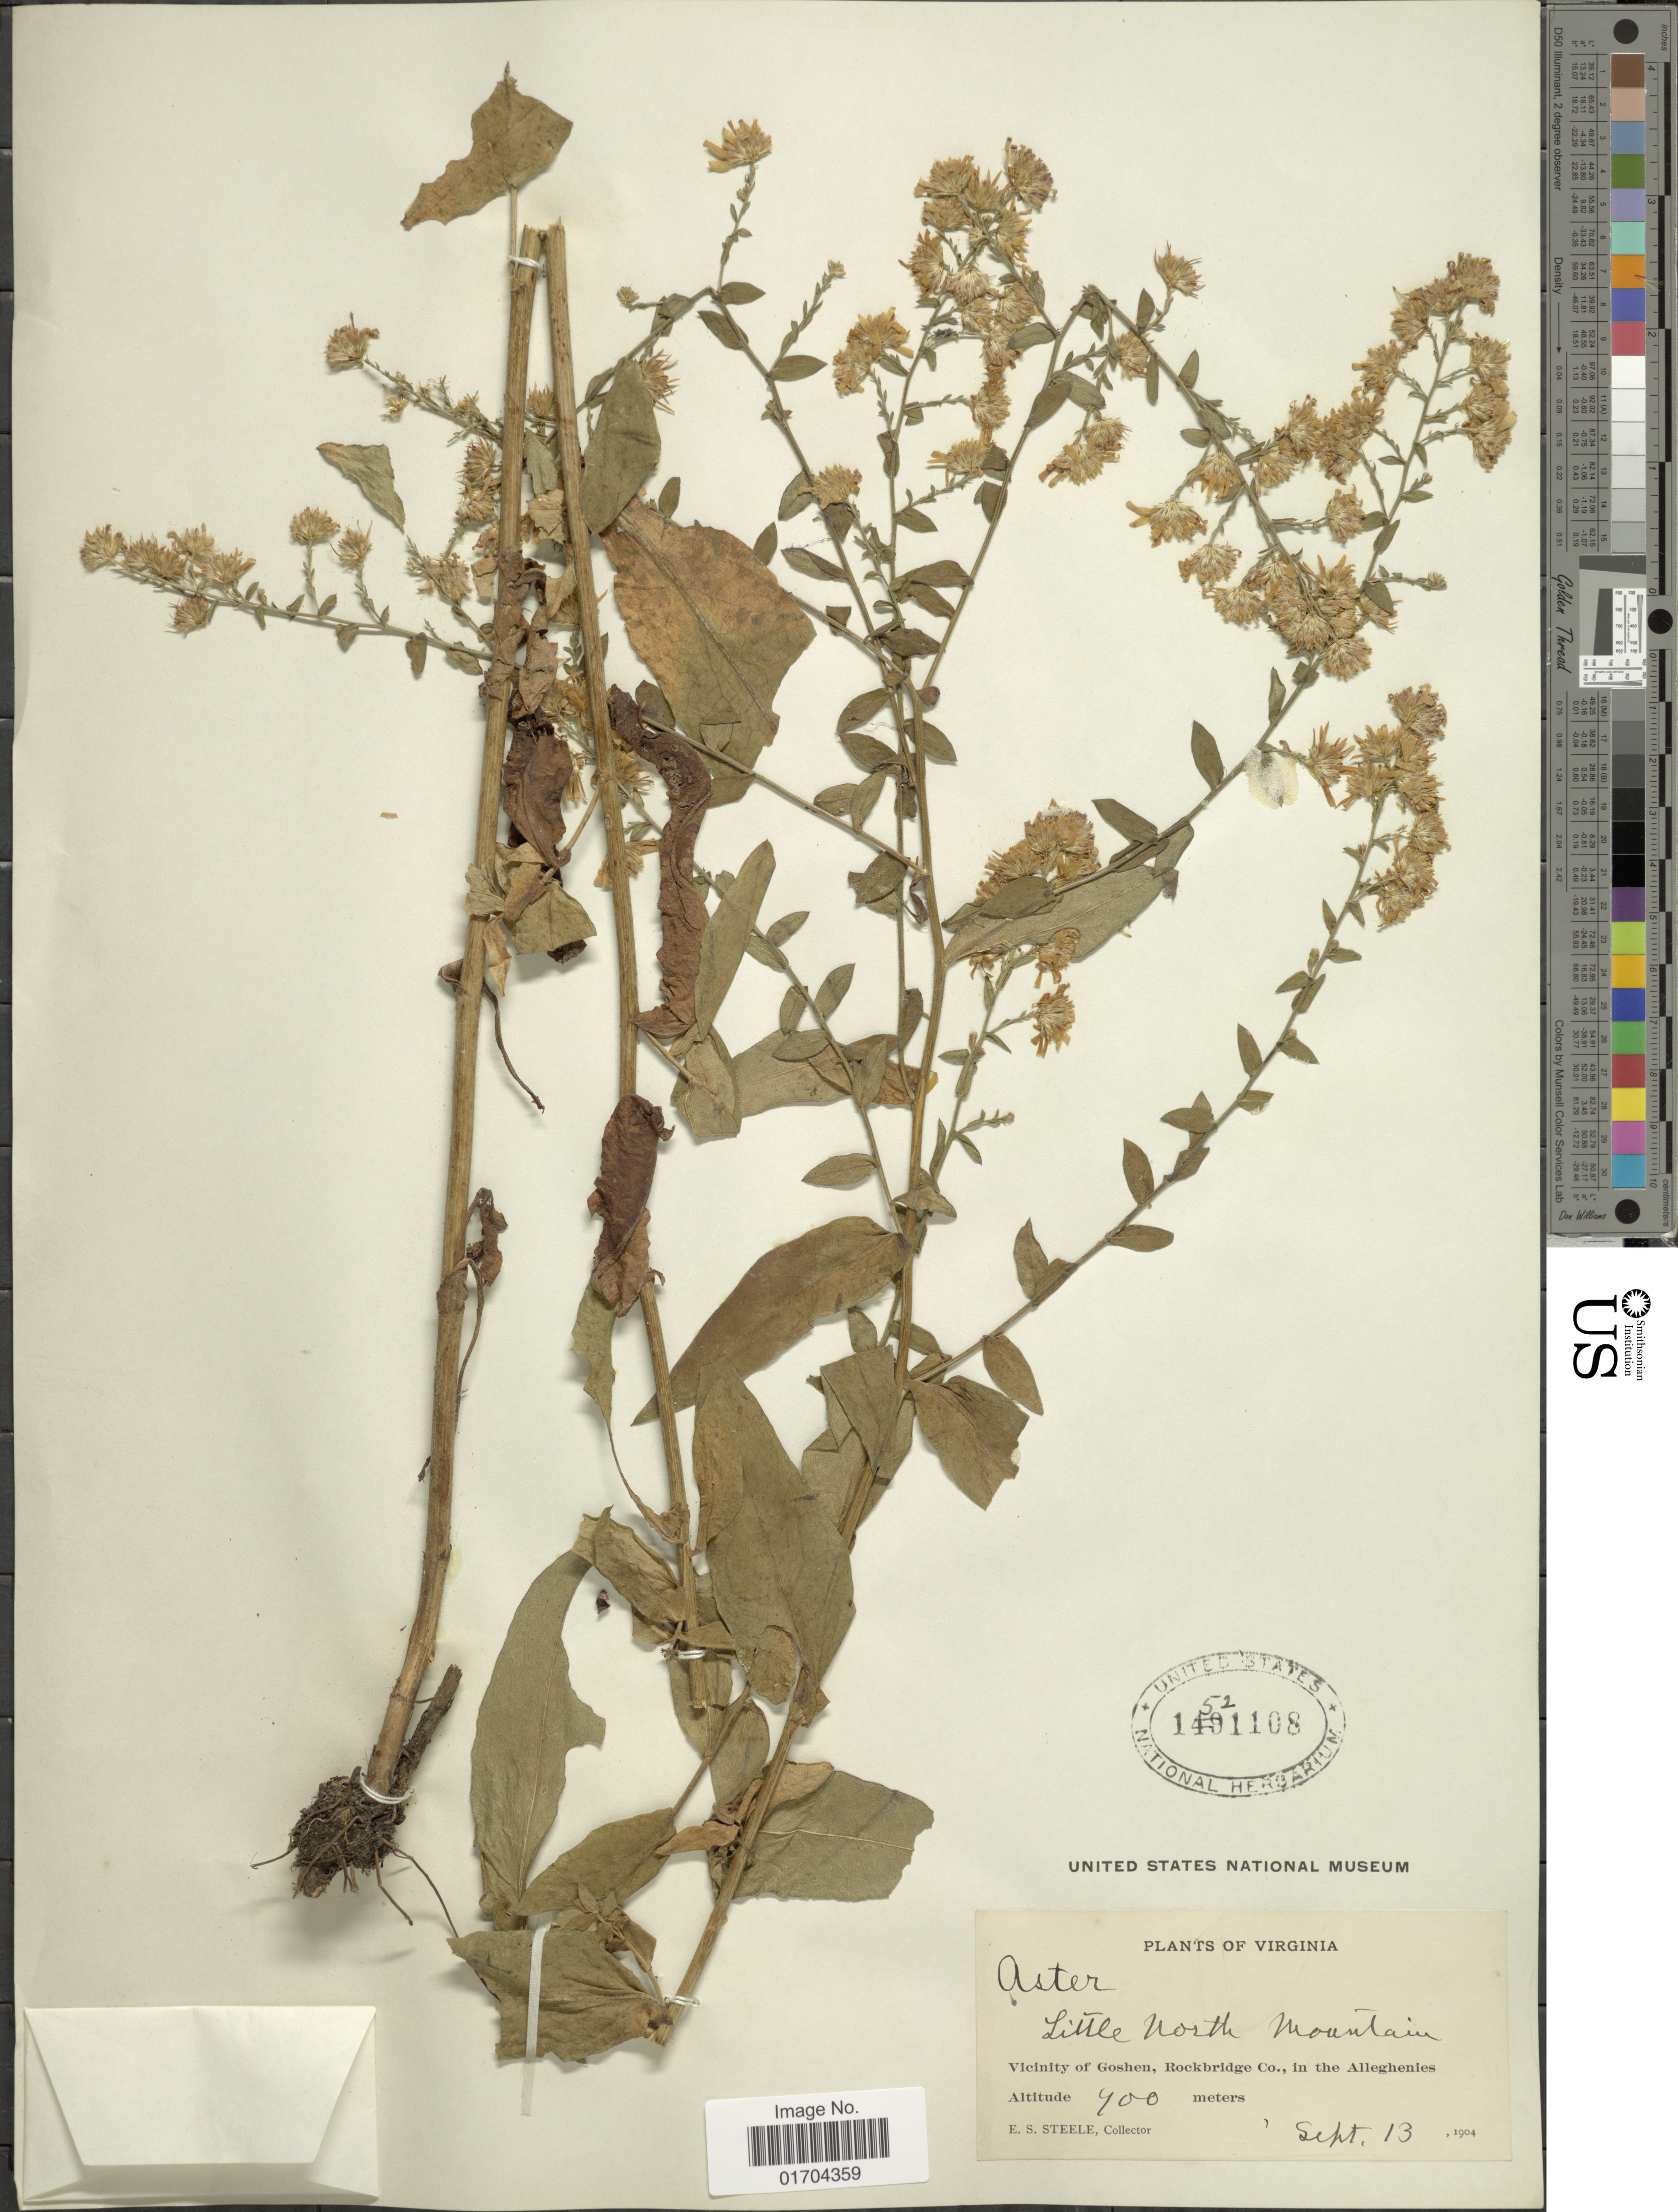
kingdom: Plantae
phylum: Tracheophyta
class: Magnoliopsida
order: Asterales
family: Asteraceae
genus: Symphyotrichum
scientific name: Symphyotrichum sp.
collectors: E. Steele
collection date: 1904-09-13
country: United States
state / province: Virginia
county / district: Rockbridge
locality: Little North Mountain, Vicinity of Goshen, Rockbridge Co., in the Alleghenies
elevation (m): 400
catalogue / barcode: US 1521108